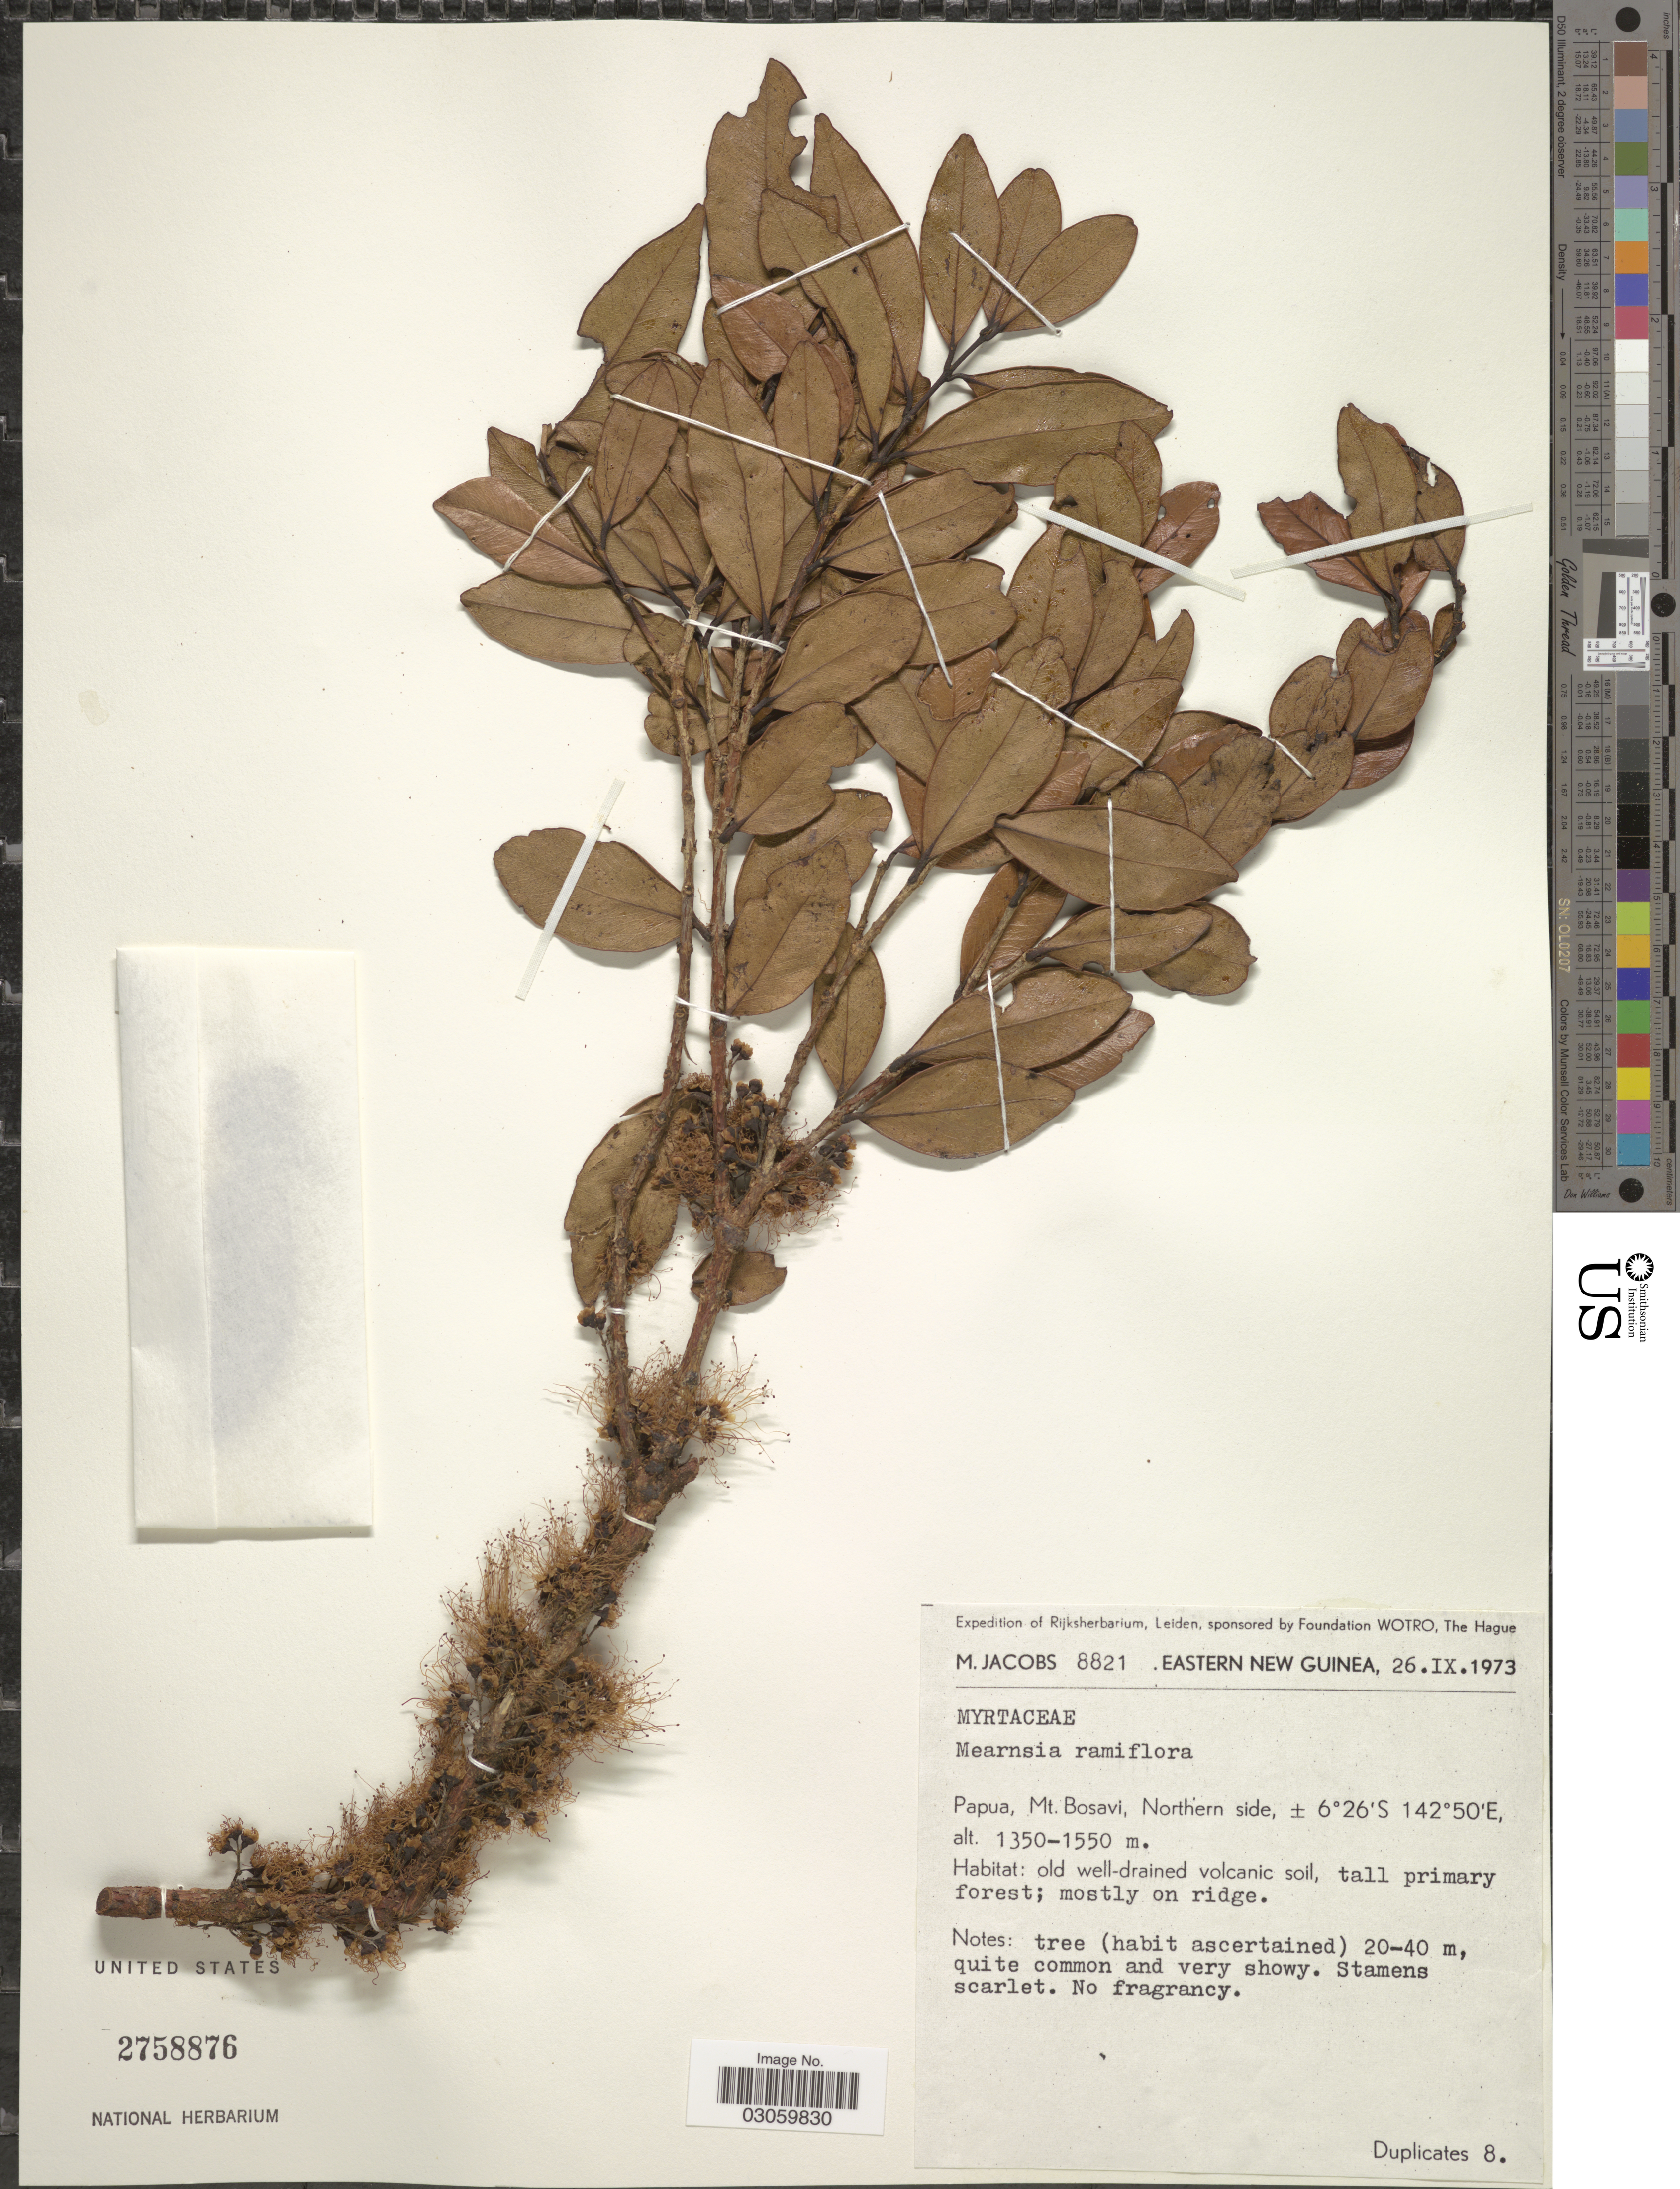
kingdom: Plantae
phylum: Tracheophyta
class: Magnoliopsida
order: Myrtales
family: Myrtaceae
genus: Metrosideros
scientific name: Metrosideros ramiflora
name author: Lauterb.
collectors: M. Jacobs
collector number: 8821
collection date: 1973-09-26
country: Papua New Guinea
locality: Eastern New Guinea. Papua, Mt. Bosavi, Northern side.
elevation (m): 1350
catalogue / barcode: US 2758876